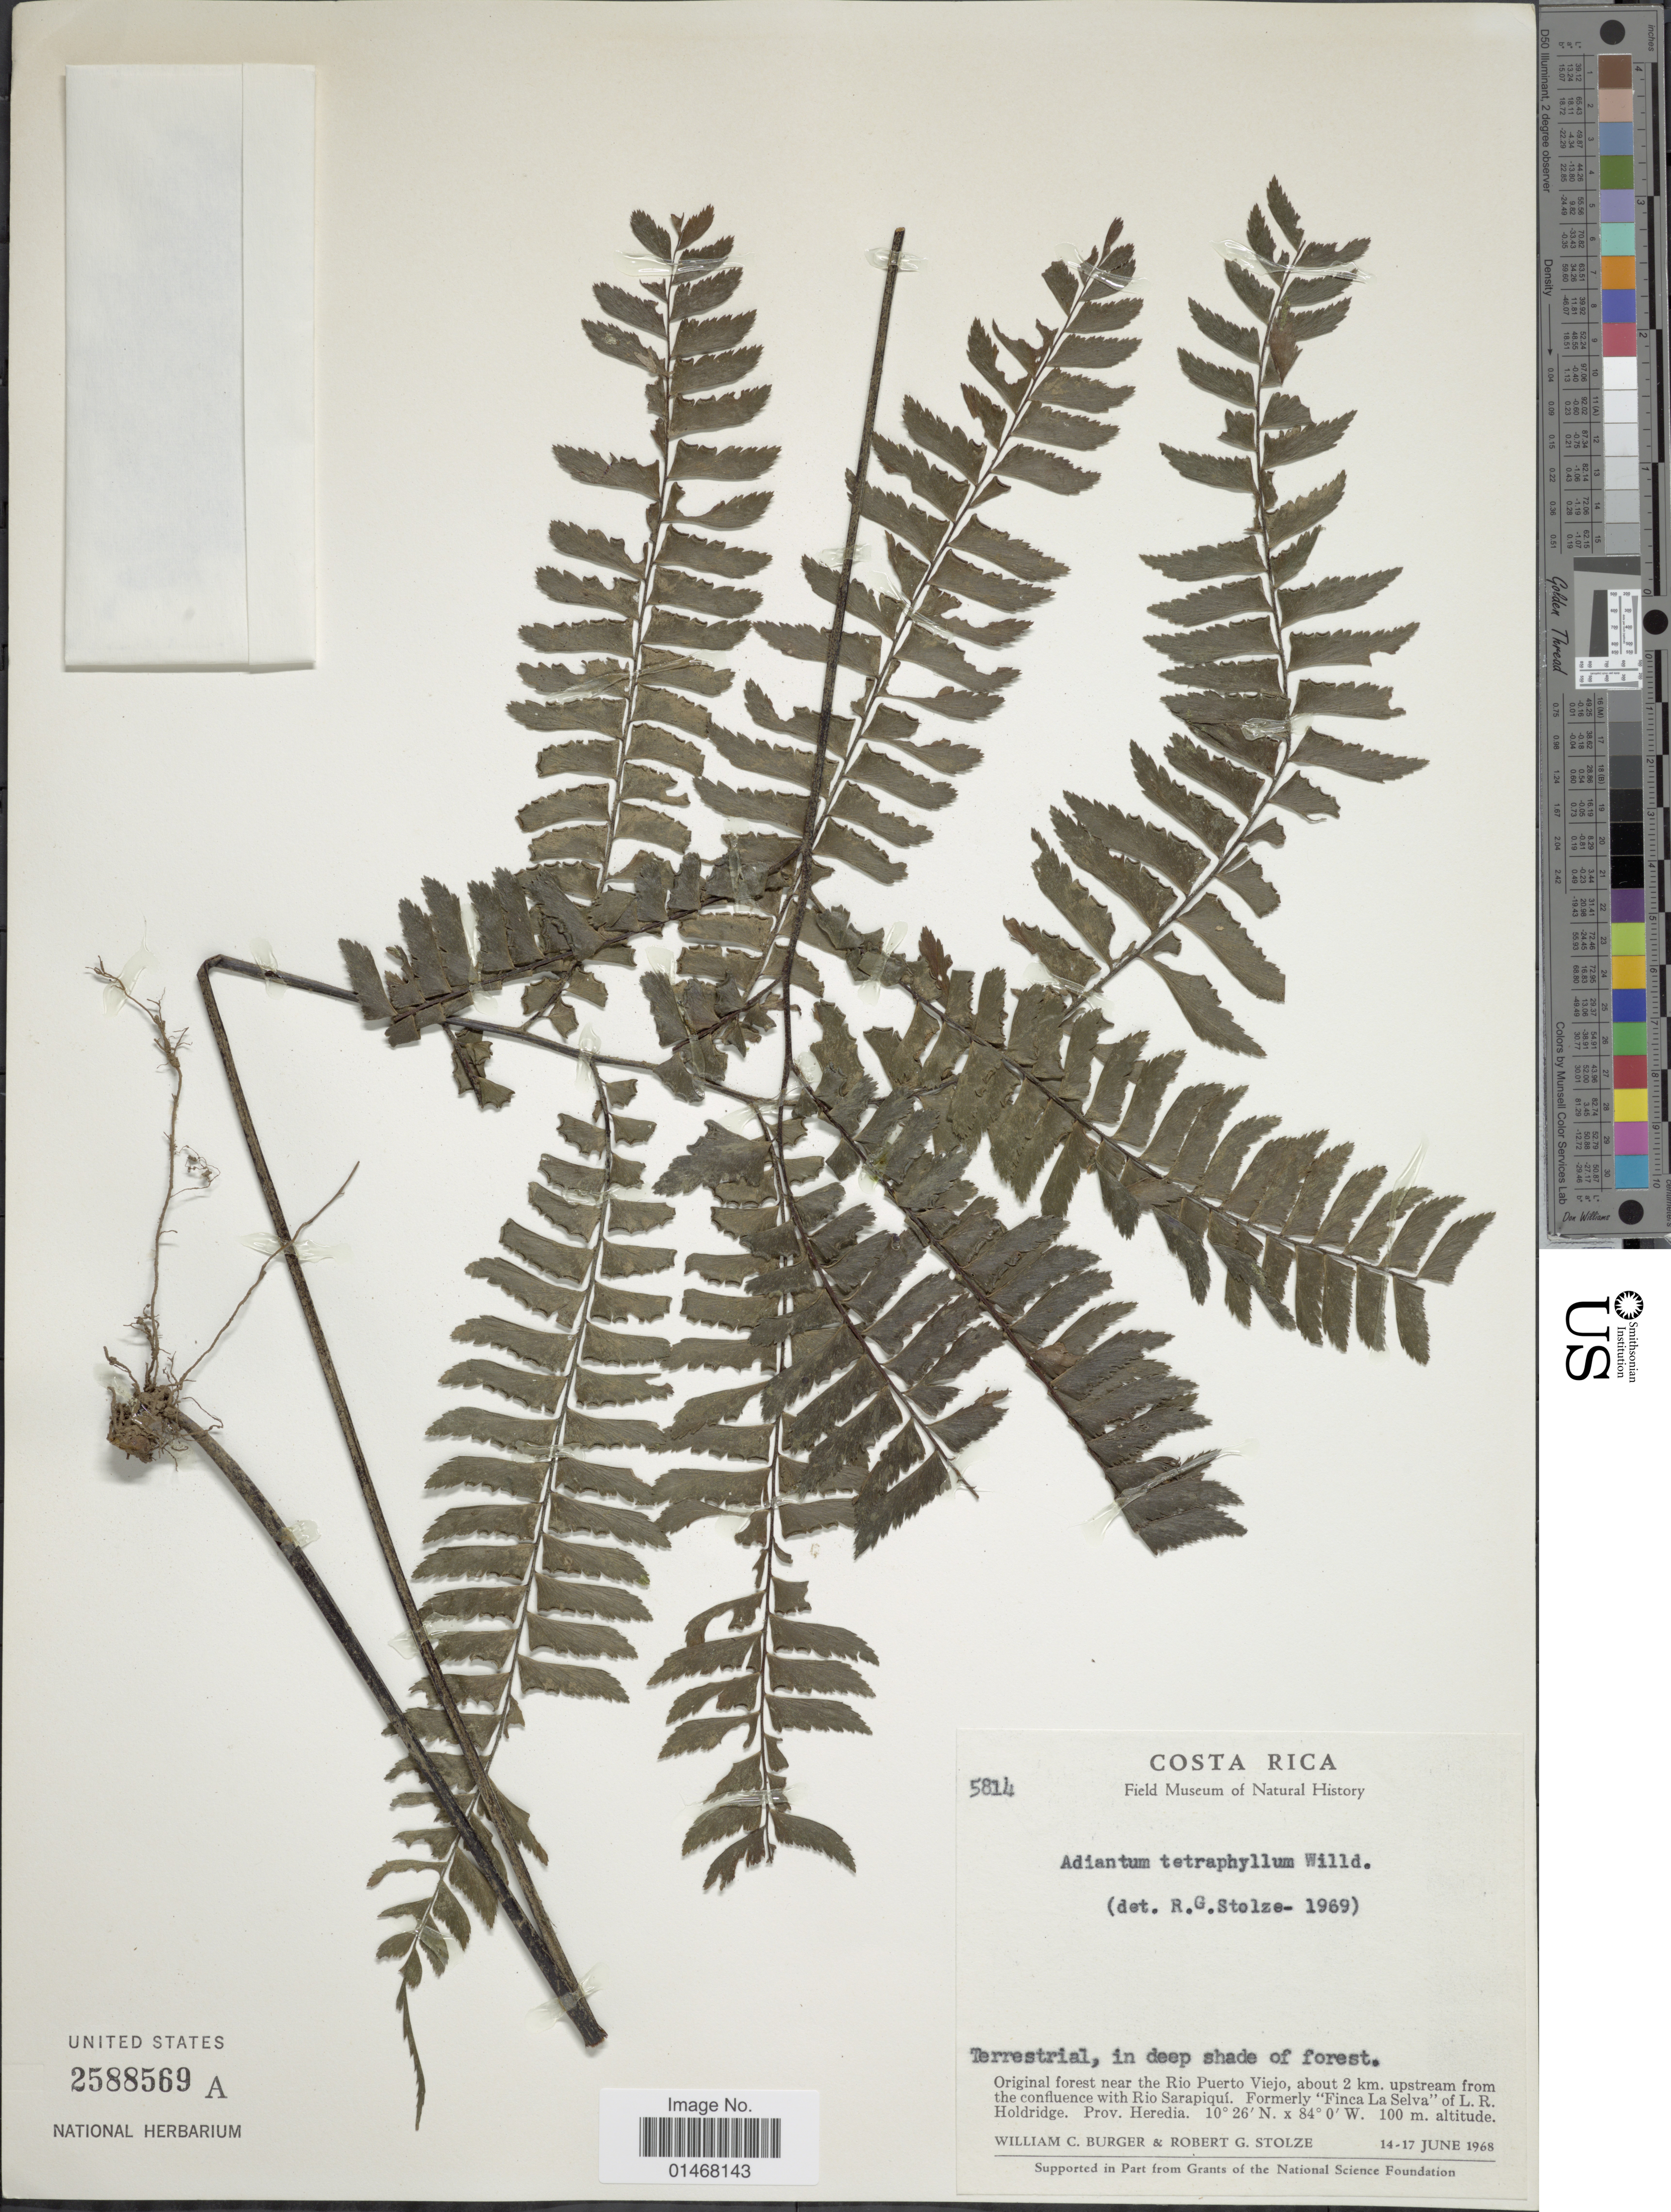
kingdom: Plantae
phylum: Tracheophyta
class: Polypodiopsida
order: Polypodiales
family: Pteridaceae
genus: Adiantum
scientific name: Adiantum tetraphyllum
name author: Humb. & Bonpl. ex Willd.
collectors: W. Burger & R. G. Stolze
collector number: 5814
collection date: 1968-06-14/1968-06-17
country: Costa Rica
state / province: Heredia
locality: Original forest near the Rio Puerto, about 2 km. upstream from the confluence with Rio Sarapiquí, Formerly 'Finca La Selva' of L.R. Holdridge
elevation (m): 100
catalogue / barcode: US 2588569A